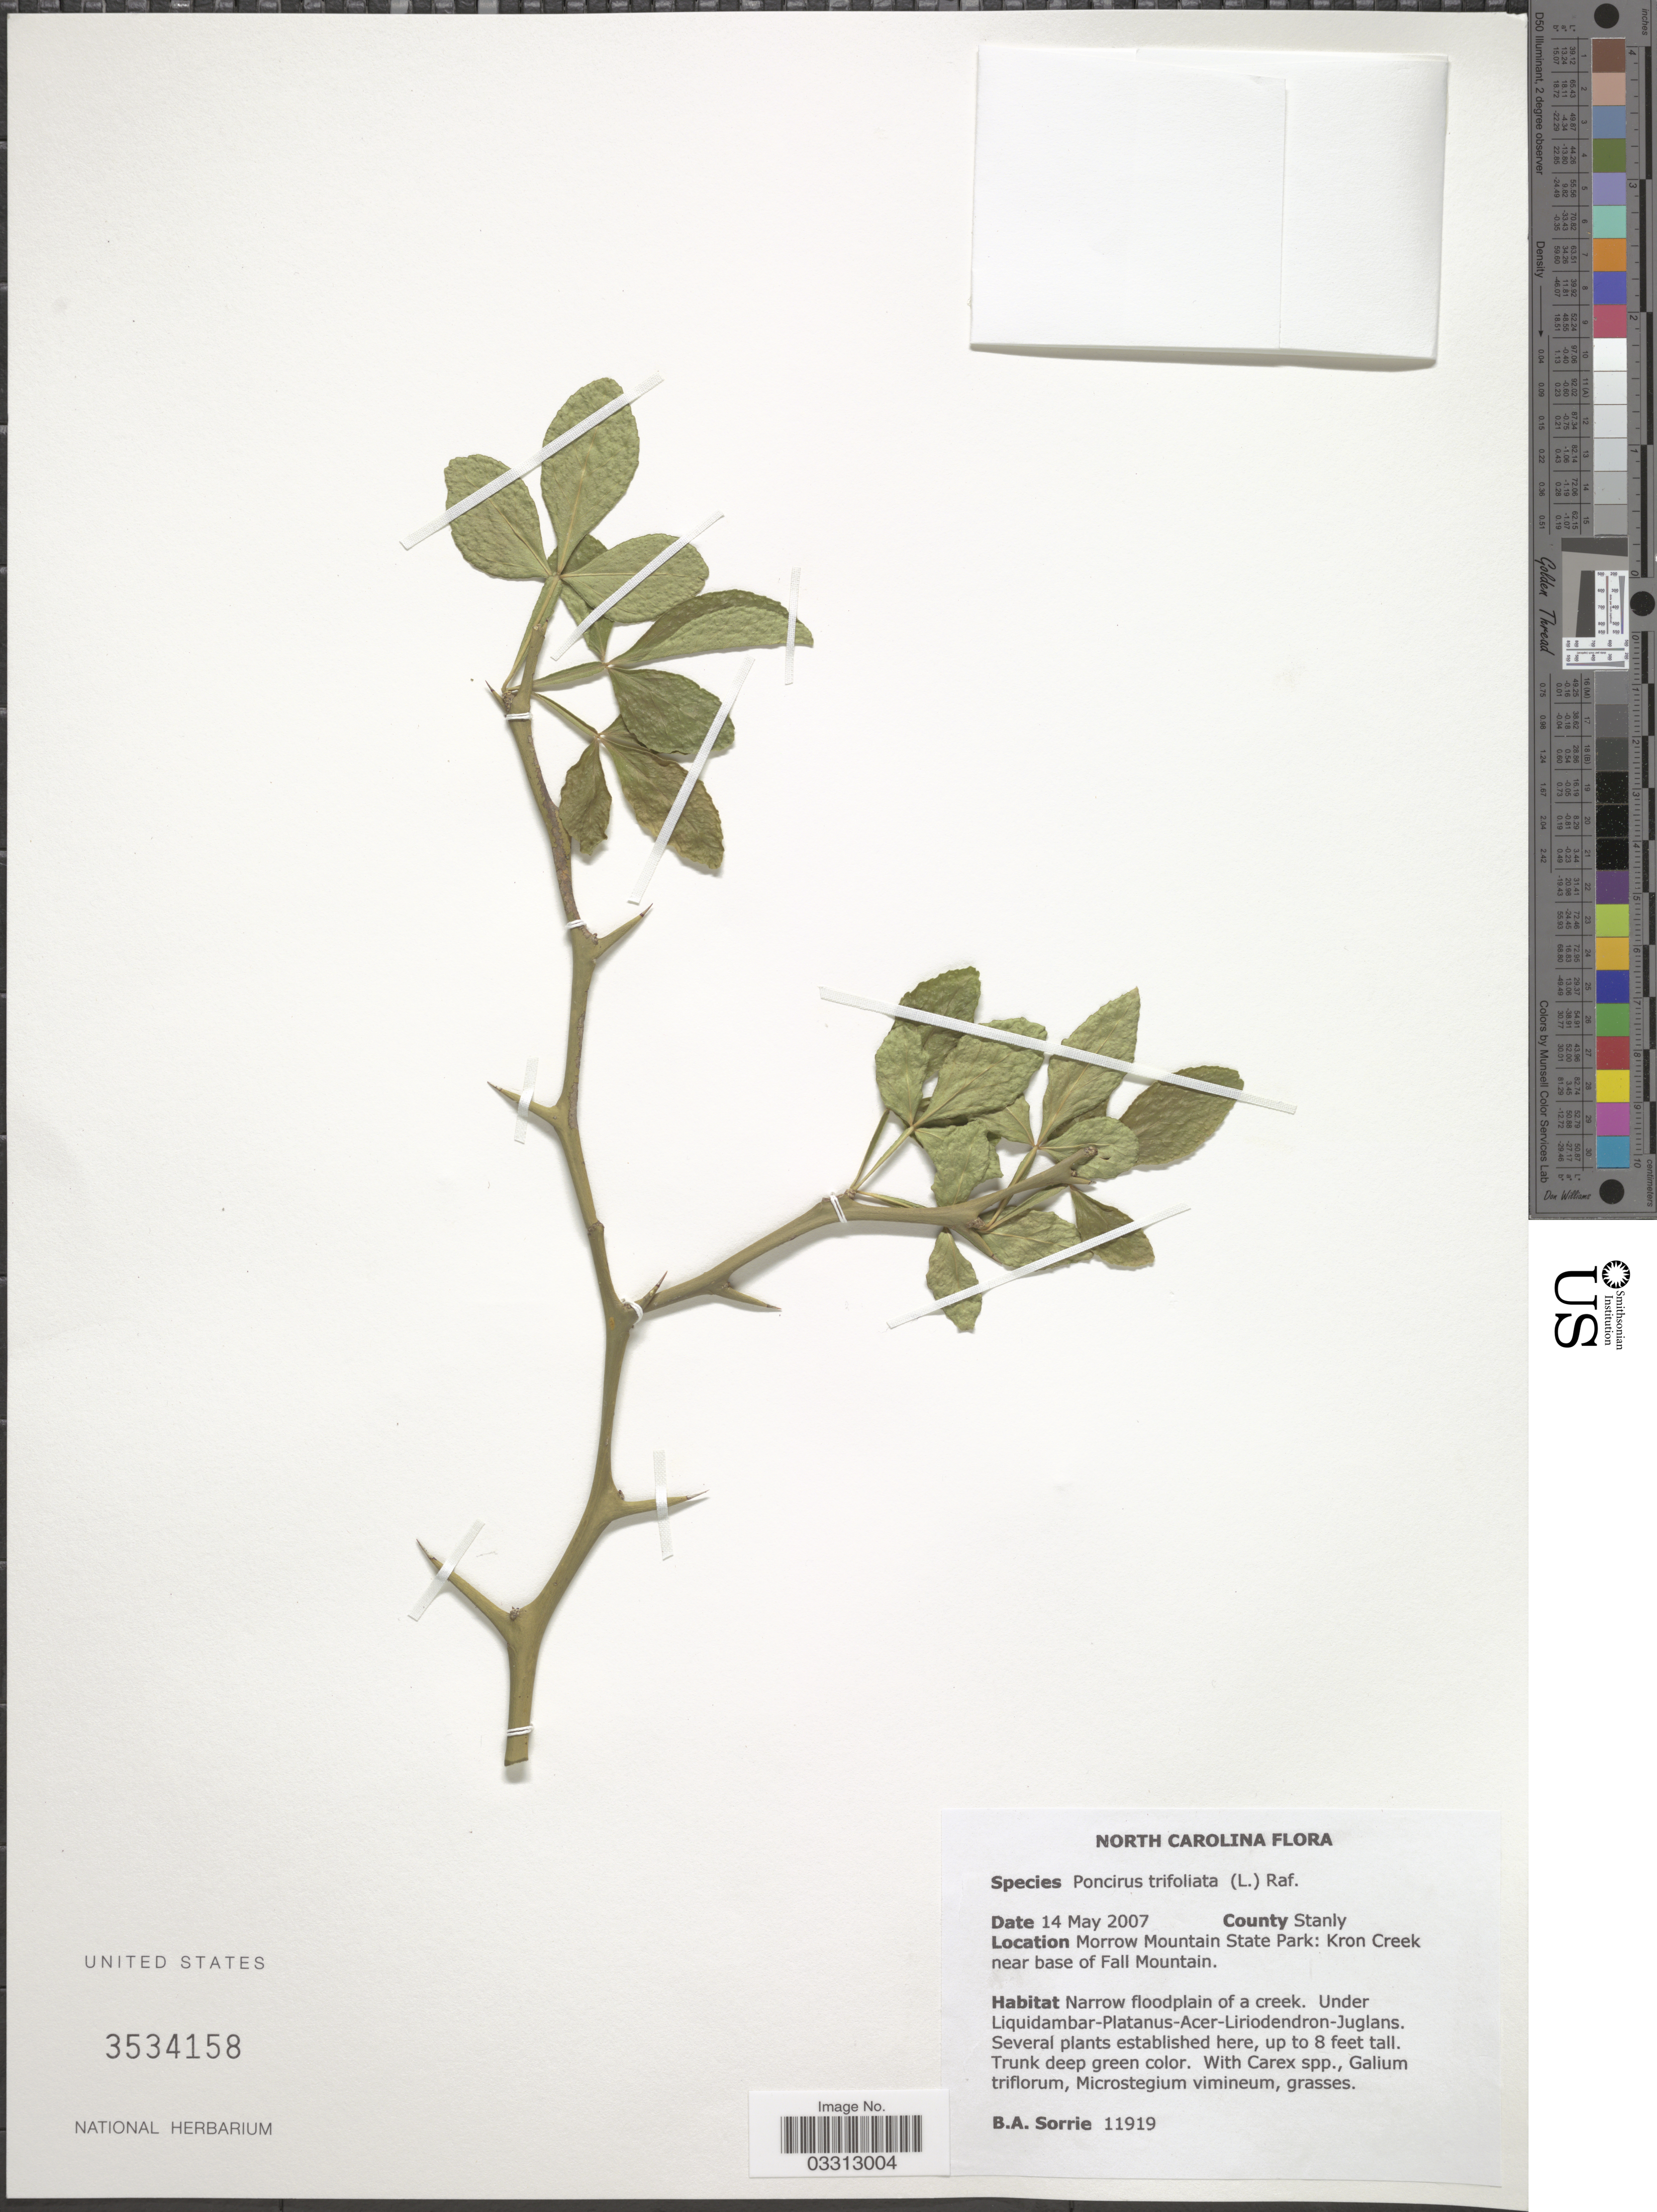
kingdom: Plantae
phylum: Tracheophyta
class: Magnoliopsida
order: Sapindales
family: Rutaceae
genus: Citrus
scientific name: Citrus trifoliata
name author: L.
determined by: Strong, Mark T., (BOT), Smithsonian Institution - National Museum of Natural History (UNITED STATES)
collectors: B. Sorrie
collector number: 11919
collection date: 2007-05-14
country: United States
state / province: North Carolina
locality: County Stanly. Morrow Mountain State Park: Kron Creek near base of Fall Mountain.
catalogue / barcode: US 3534158